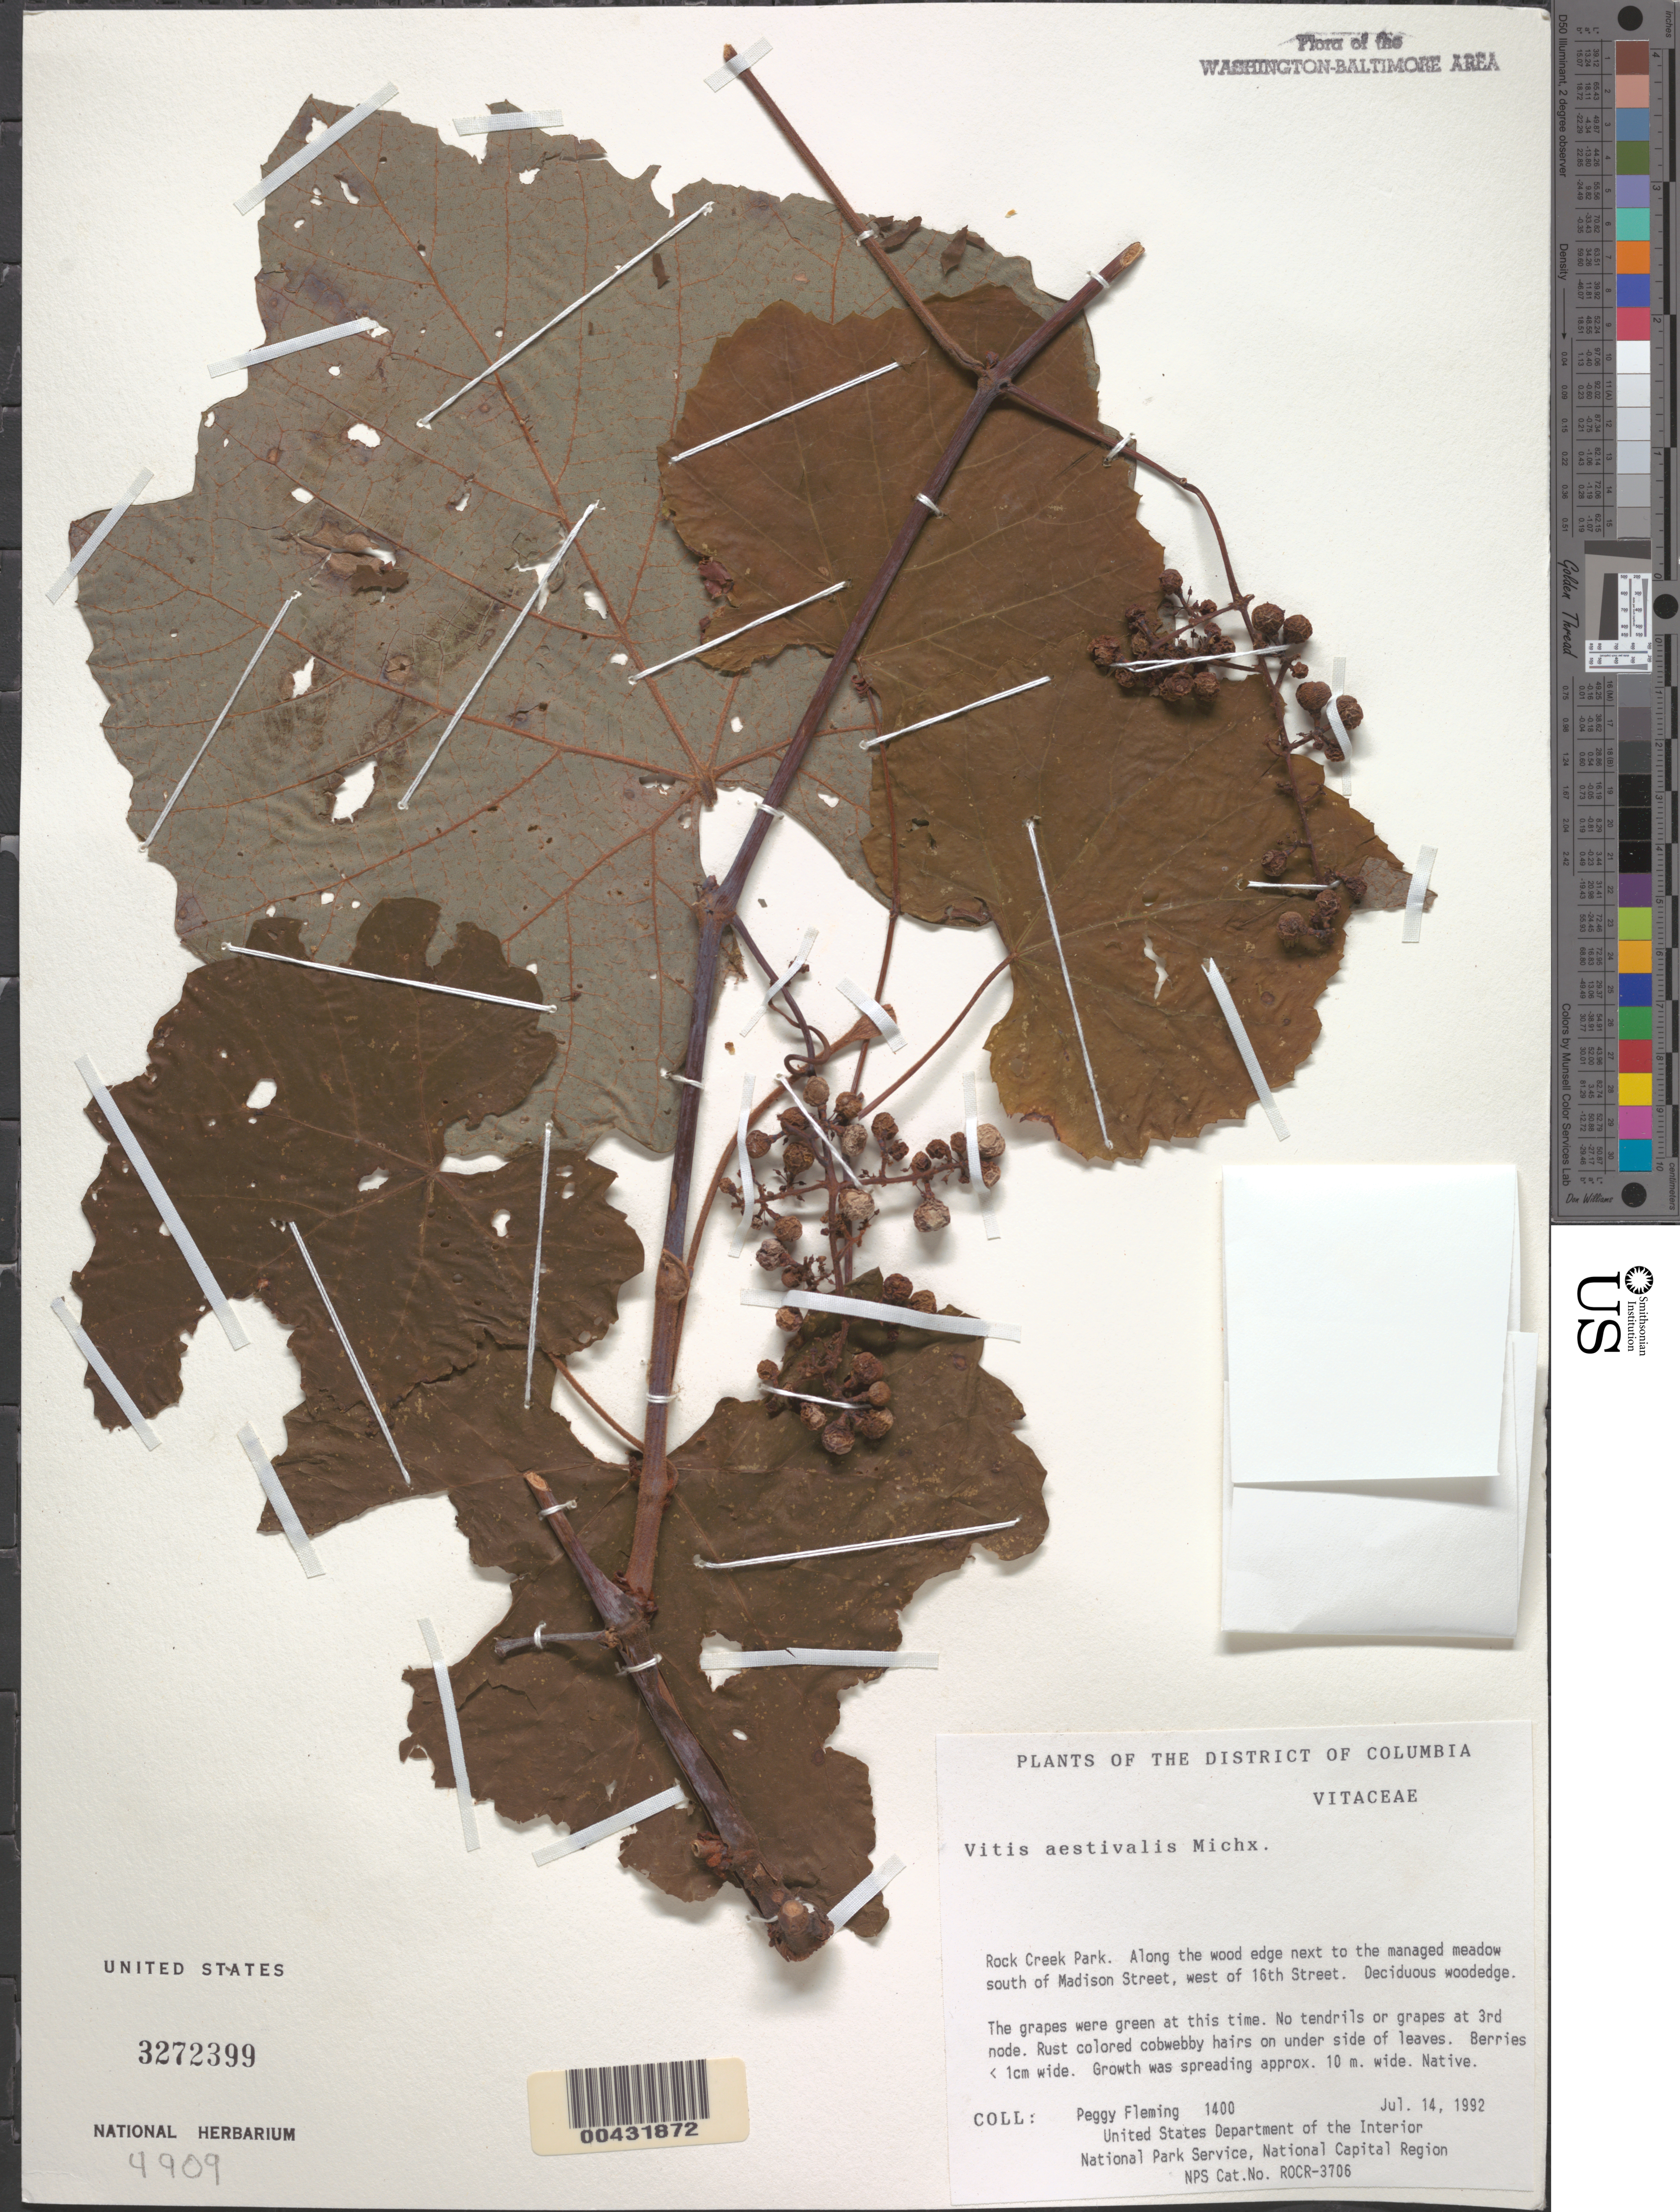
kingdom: Plantae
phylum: Tracheophyta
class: Magnoliopsida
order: Vitales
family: Vitaceae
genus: Vitis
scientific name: Vitis aestivalis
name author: Michx.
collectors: P. Fleming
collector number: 1400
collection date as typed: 14 Jul 1992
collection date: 1992-07-14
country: United States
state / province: District of Columbia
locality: Rock Creek Park, S of Madison Street, W of 16th Street Rock Creek Park and vicinity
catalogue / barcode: US 3272399